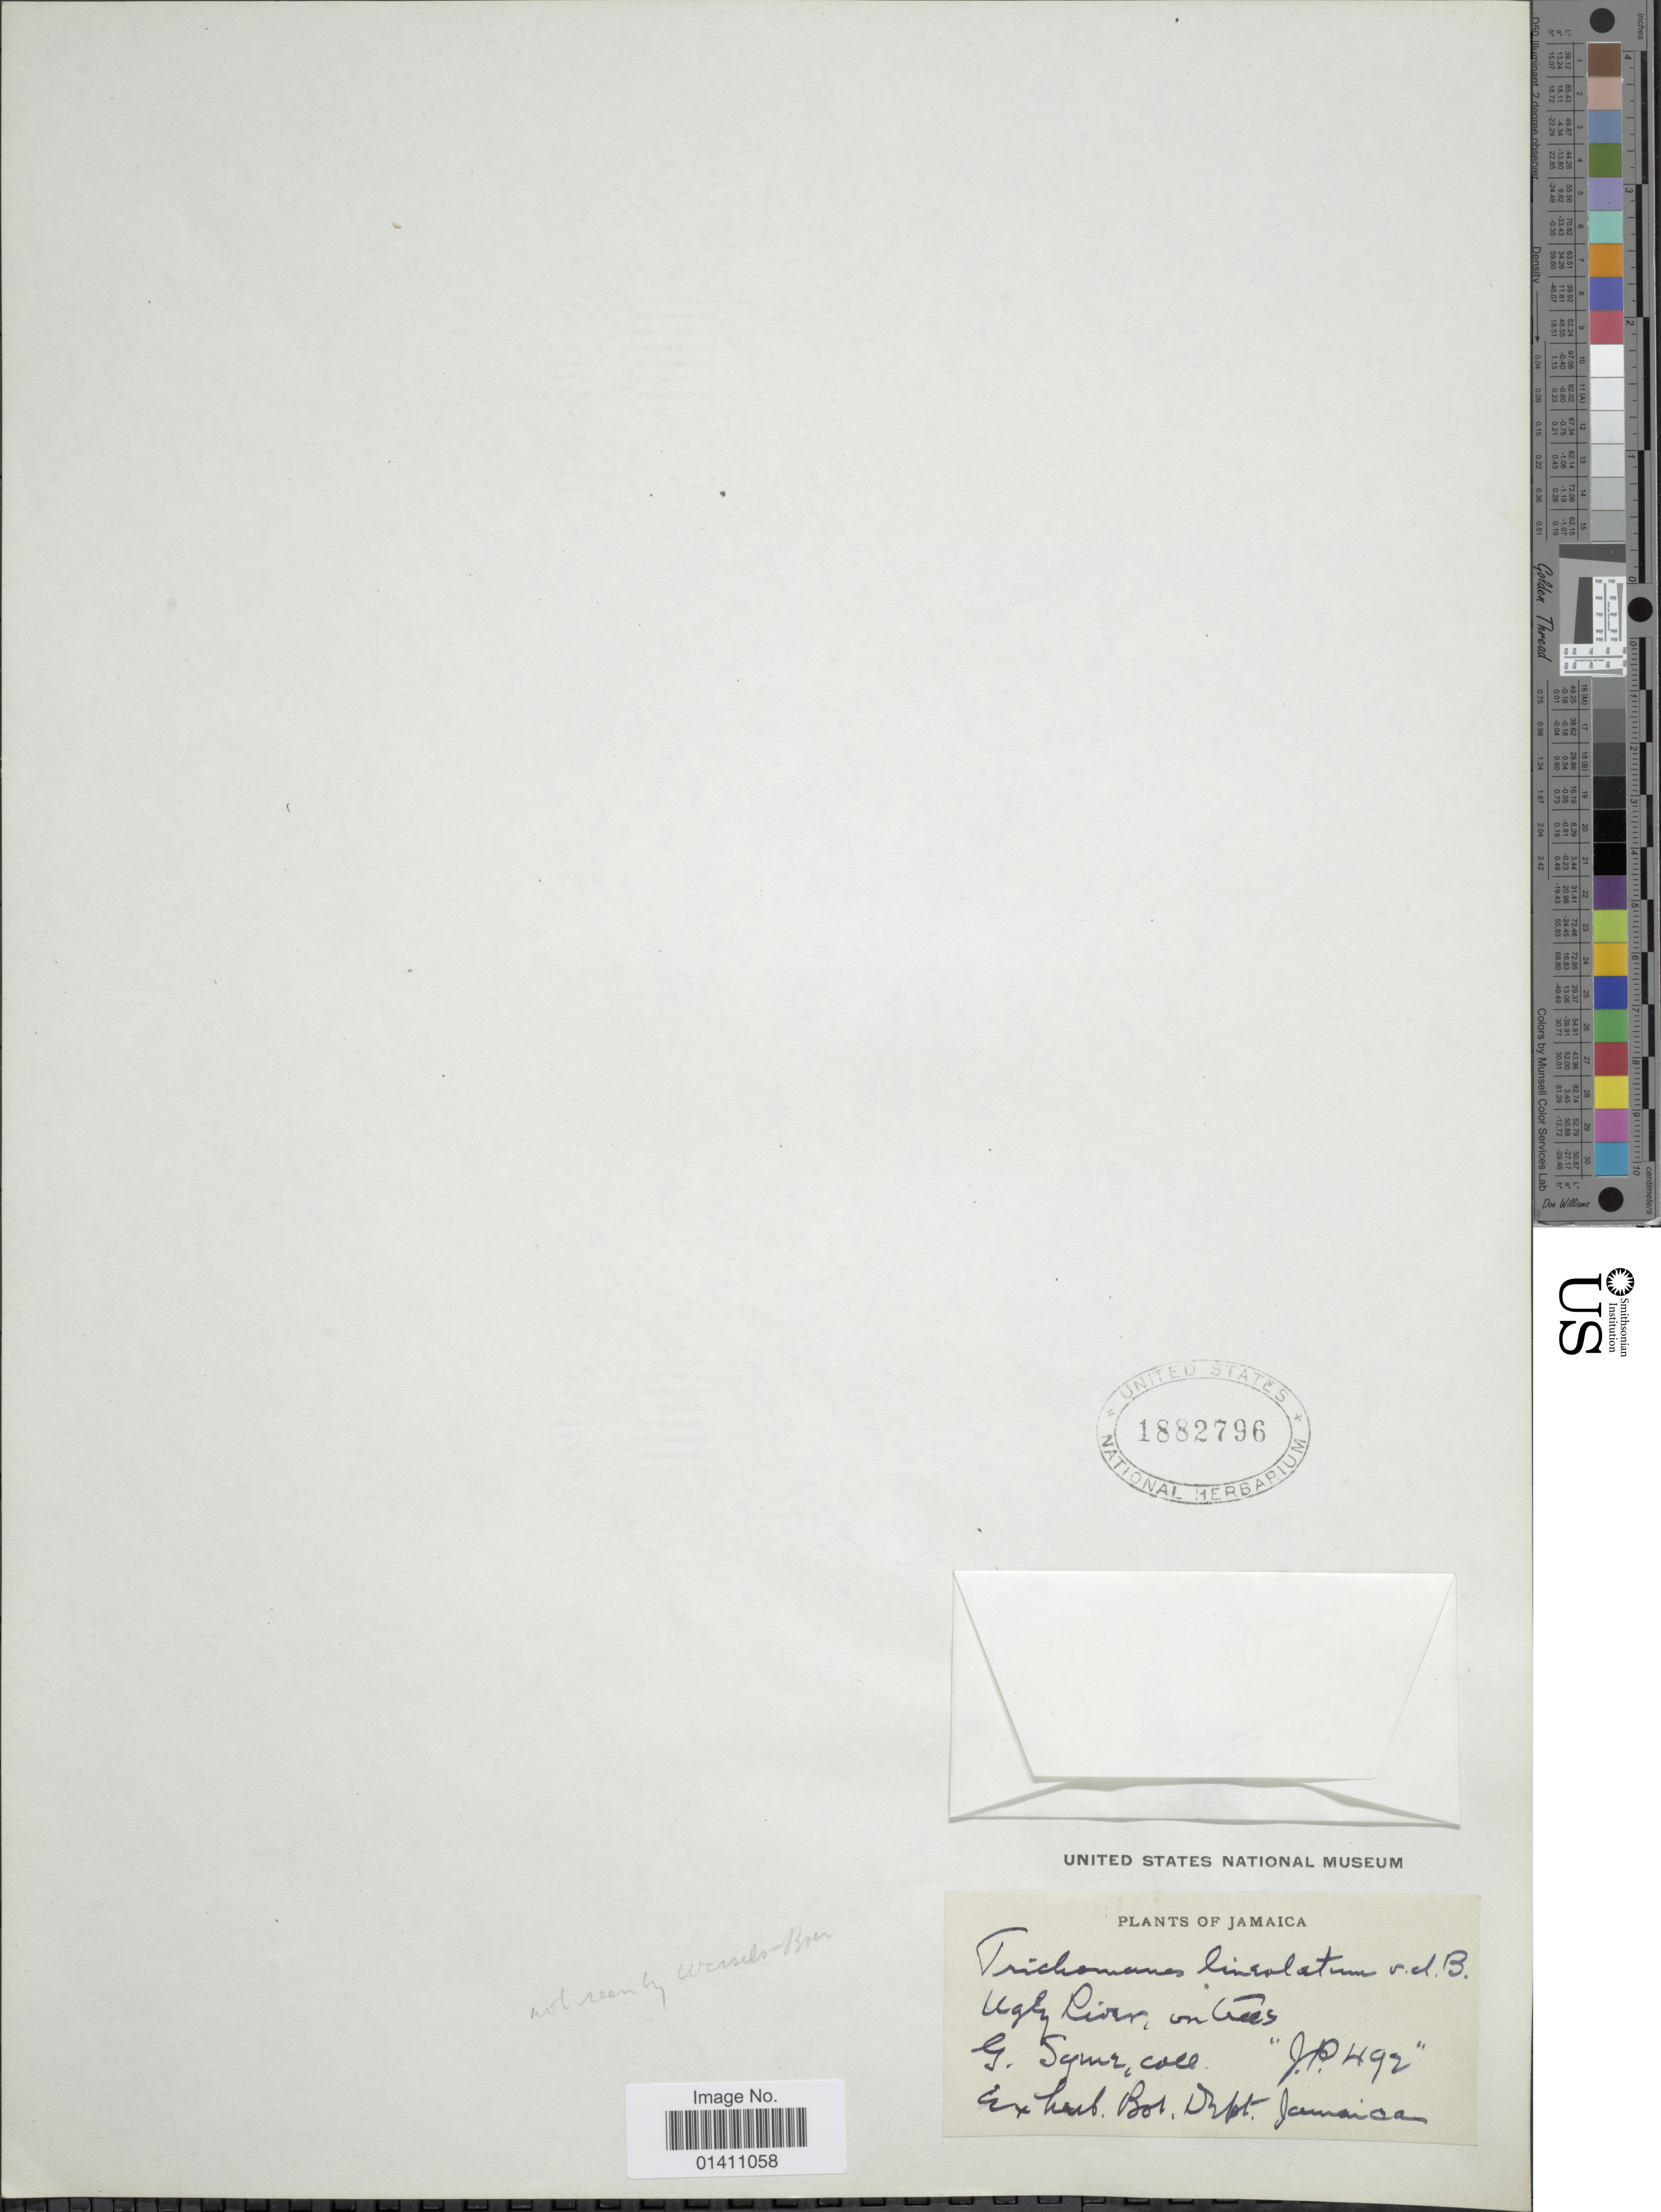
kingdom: Plantae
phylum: Tracheophyta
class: Polypodiopsida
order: Hymenophyllales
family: Hymenophyllaceae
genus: Didymoglossum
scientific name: Didymoglossum lineolatum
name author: Bosch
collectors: G. Syme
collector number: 492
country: Jamaica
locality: Ugly River.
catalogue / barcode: US 1882796